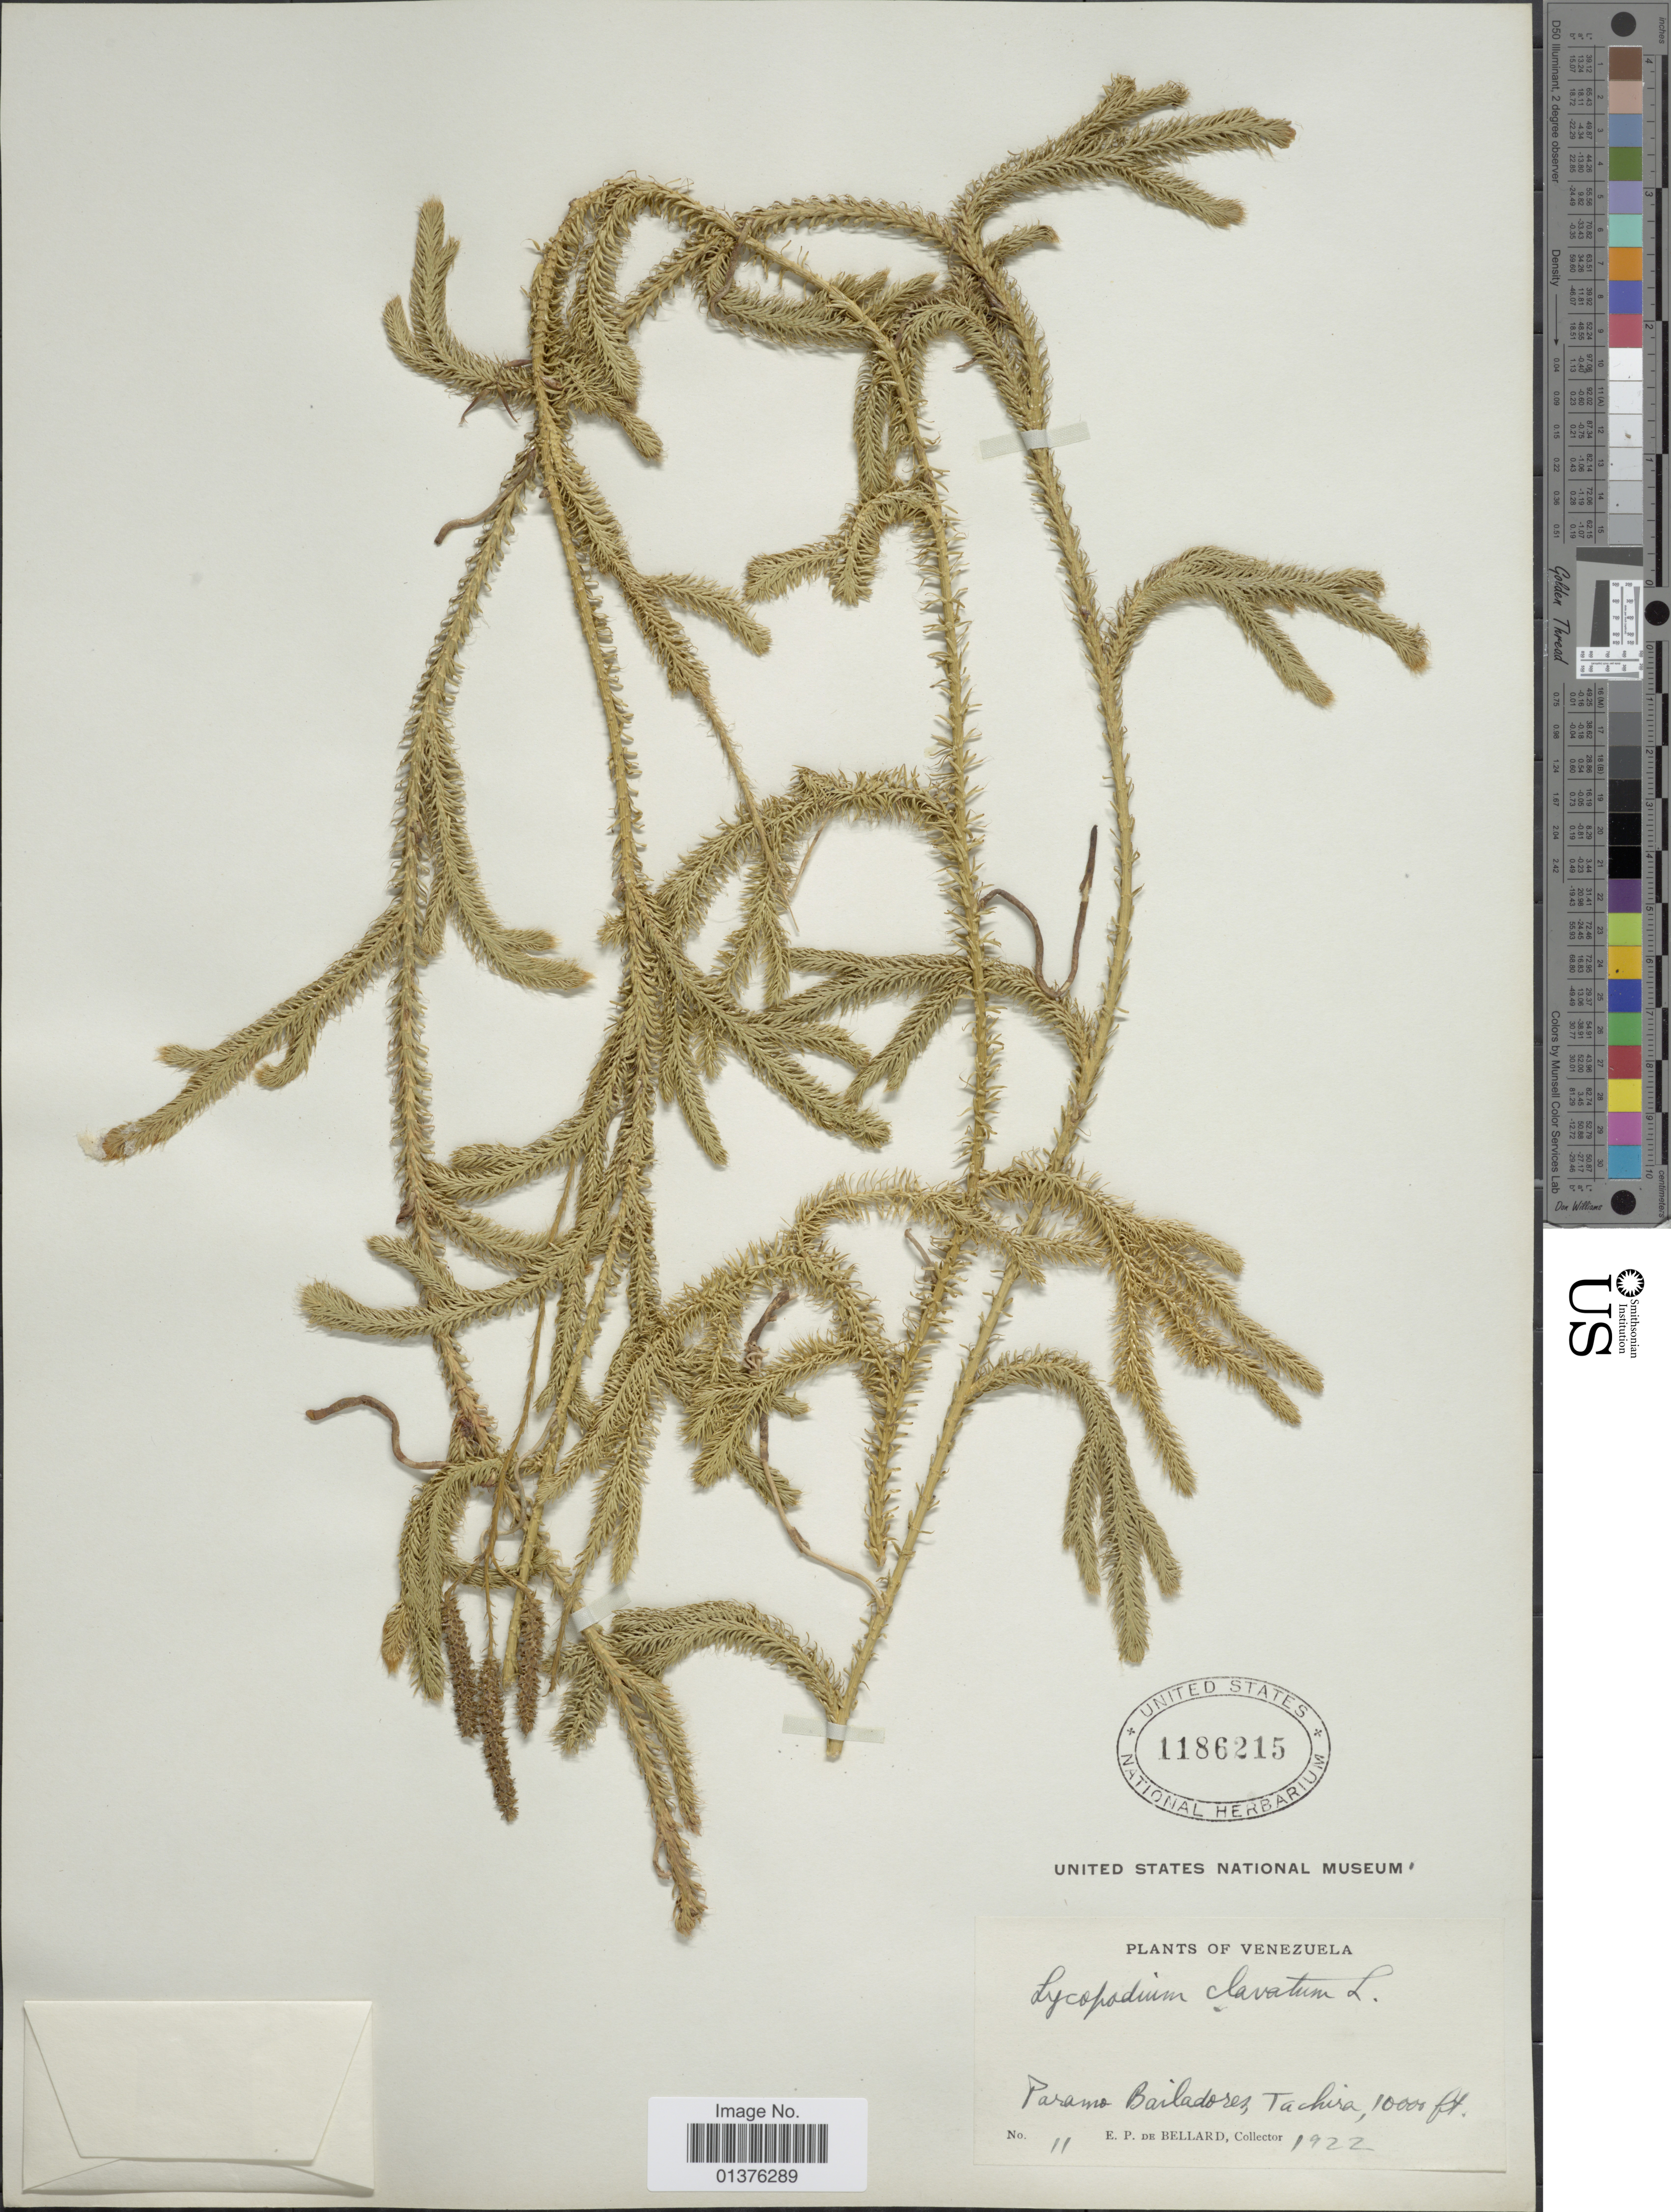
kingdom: Plantae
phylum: Tracheophyta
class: Lycopodiopsida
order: Lycopodiales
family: Lycopodiaceae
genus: Lycopodium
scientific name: Lycopodium clavatum subsp. clavatum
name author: L.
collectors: E. Bellard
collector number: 11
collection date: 1922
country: Venezuela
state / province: Tachira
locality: Paramo Bailadores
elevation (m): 3048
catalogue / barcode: US 1186215